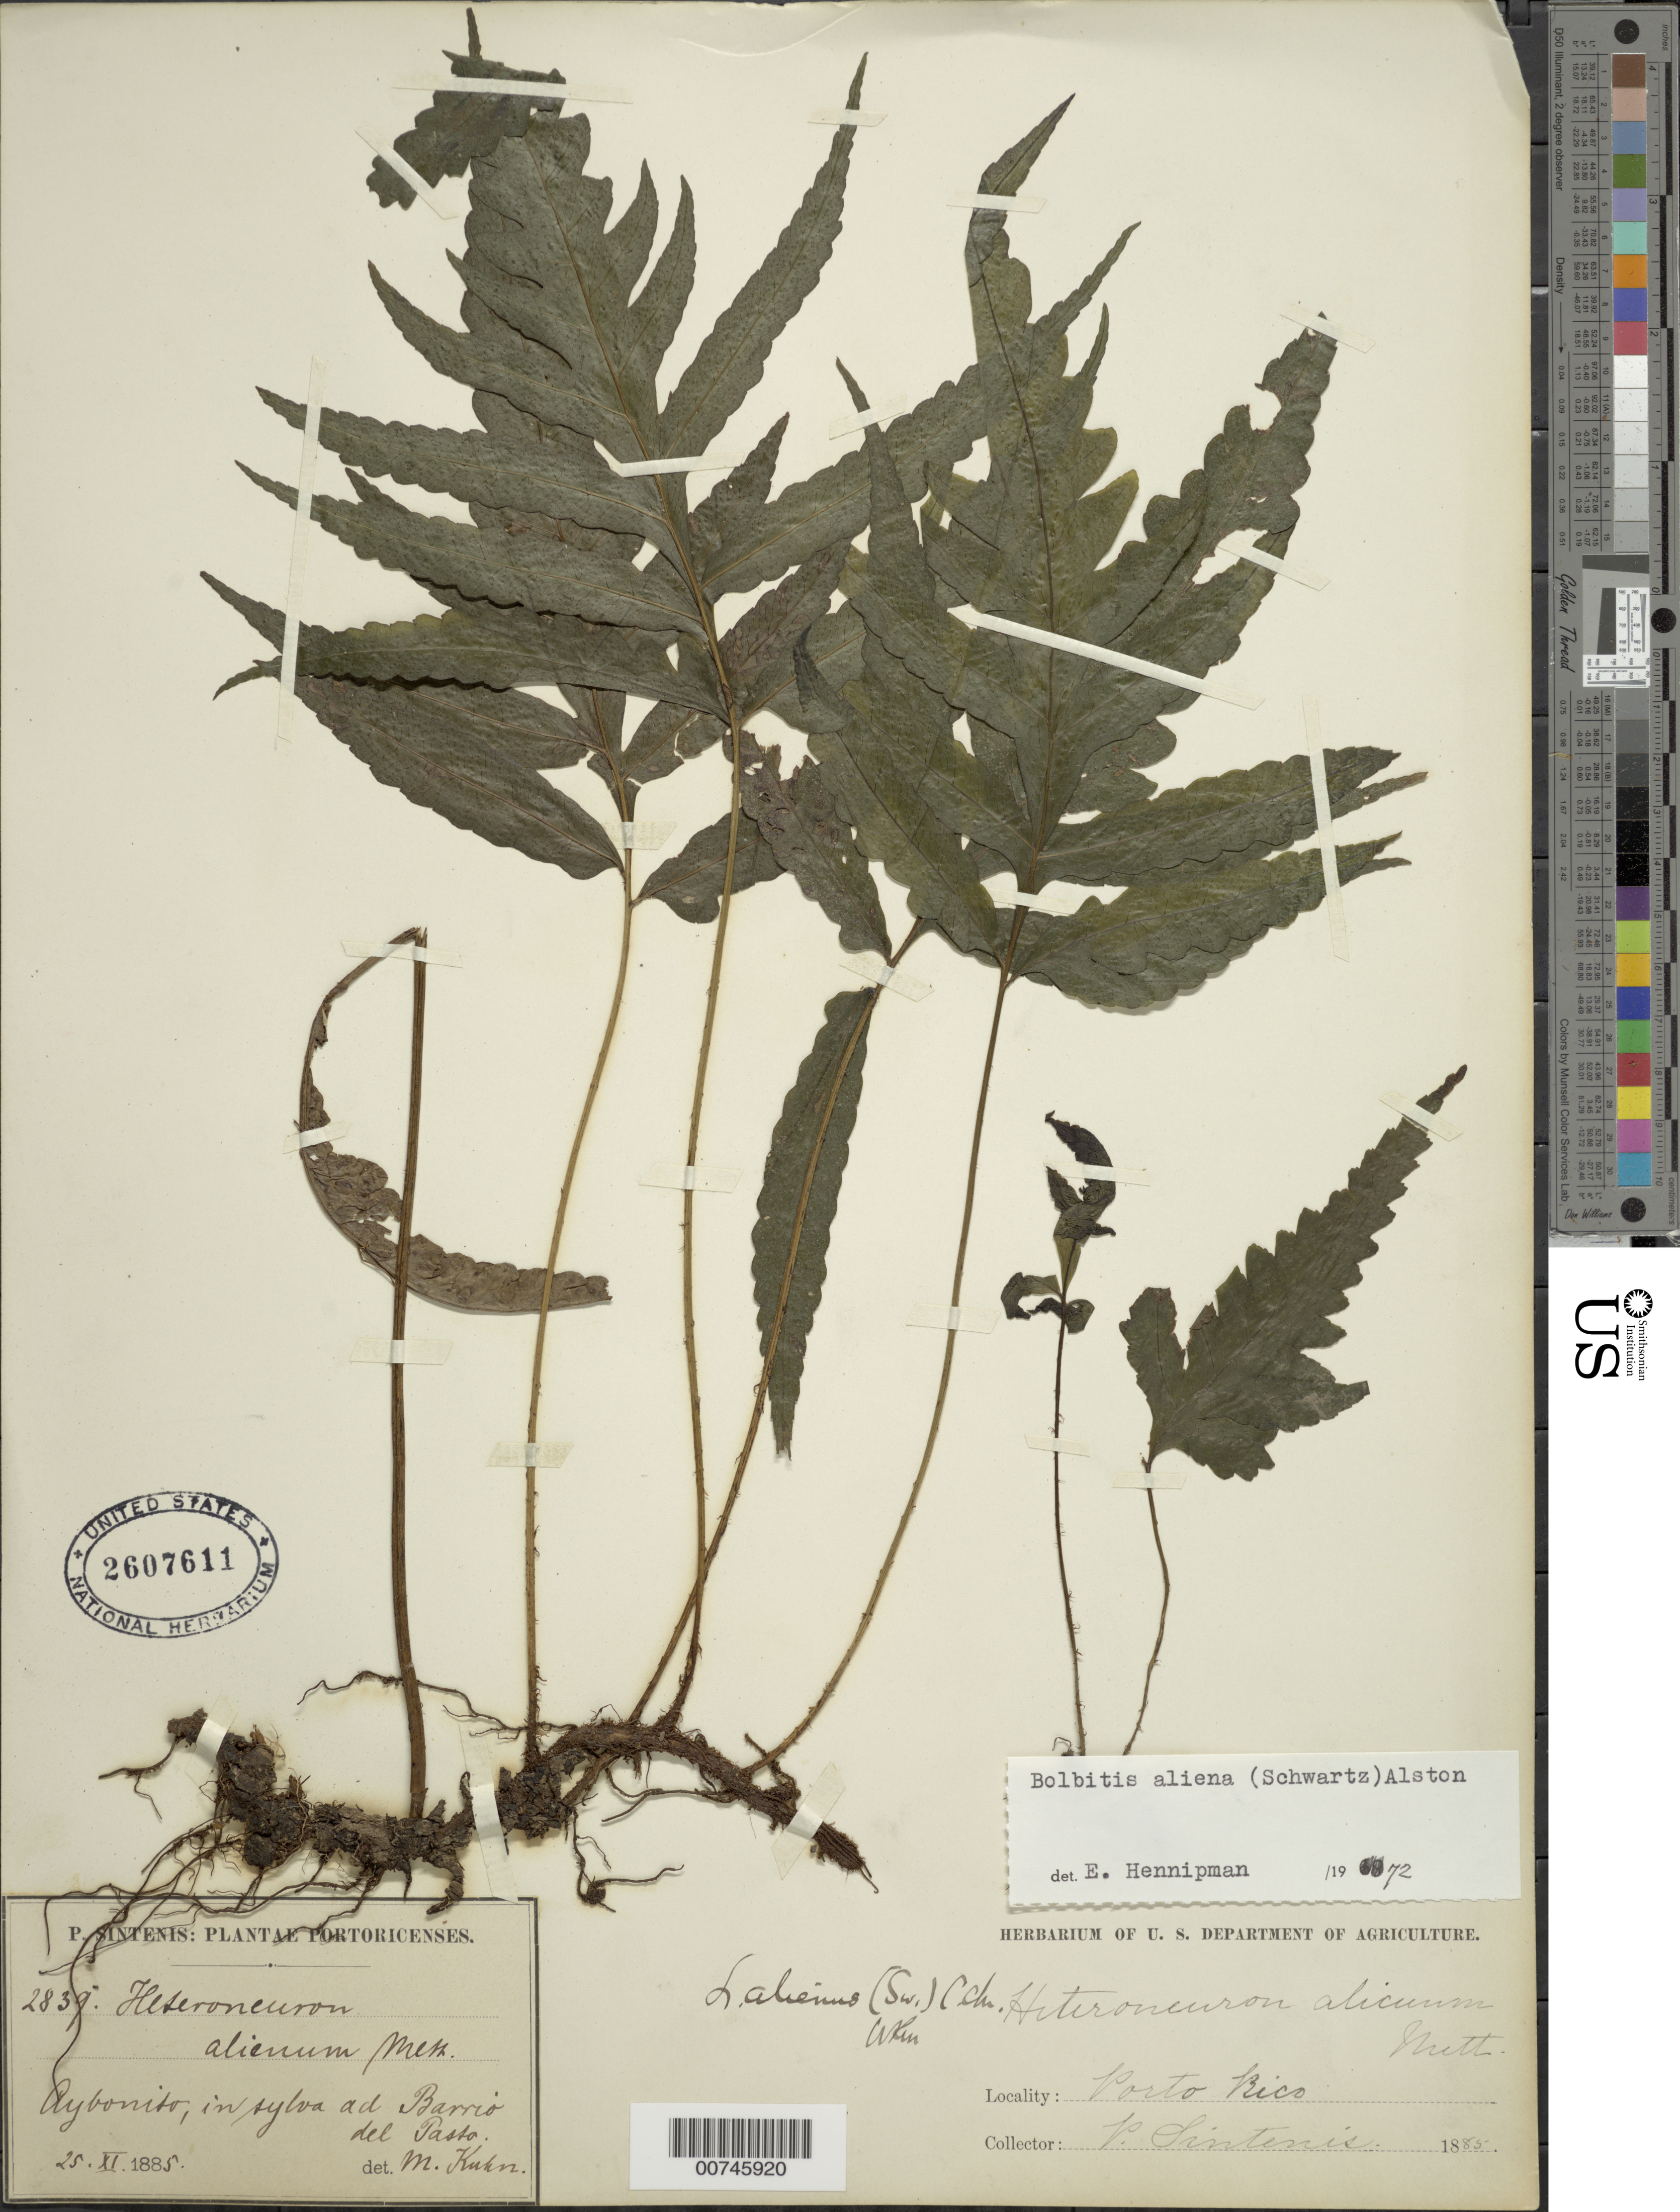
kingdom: Plantae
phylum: Tracheophyta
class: Polypodiopsida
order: Polypodiales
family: Dryopteridaceae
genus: Bolbitis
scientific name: Bolbitis aliena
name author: (Sw.) Alston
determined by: Hennipman, E.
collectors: P. Sintenis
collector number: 2839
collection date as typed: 25 Nov 1885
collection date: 1885-11-25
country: Puerto Rico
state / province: Abonito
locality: Aibonito, in sylva ad Barrio del Paso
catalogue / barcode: US 2607611